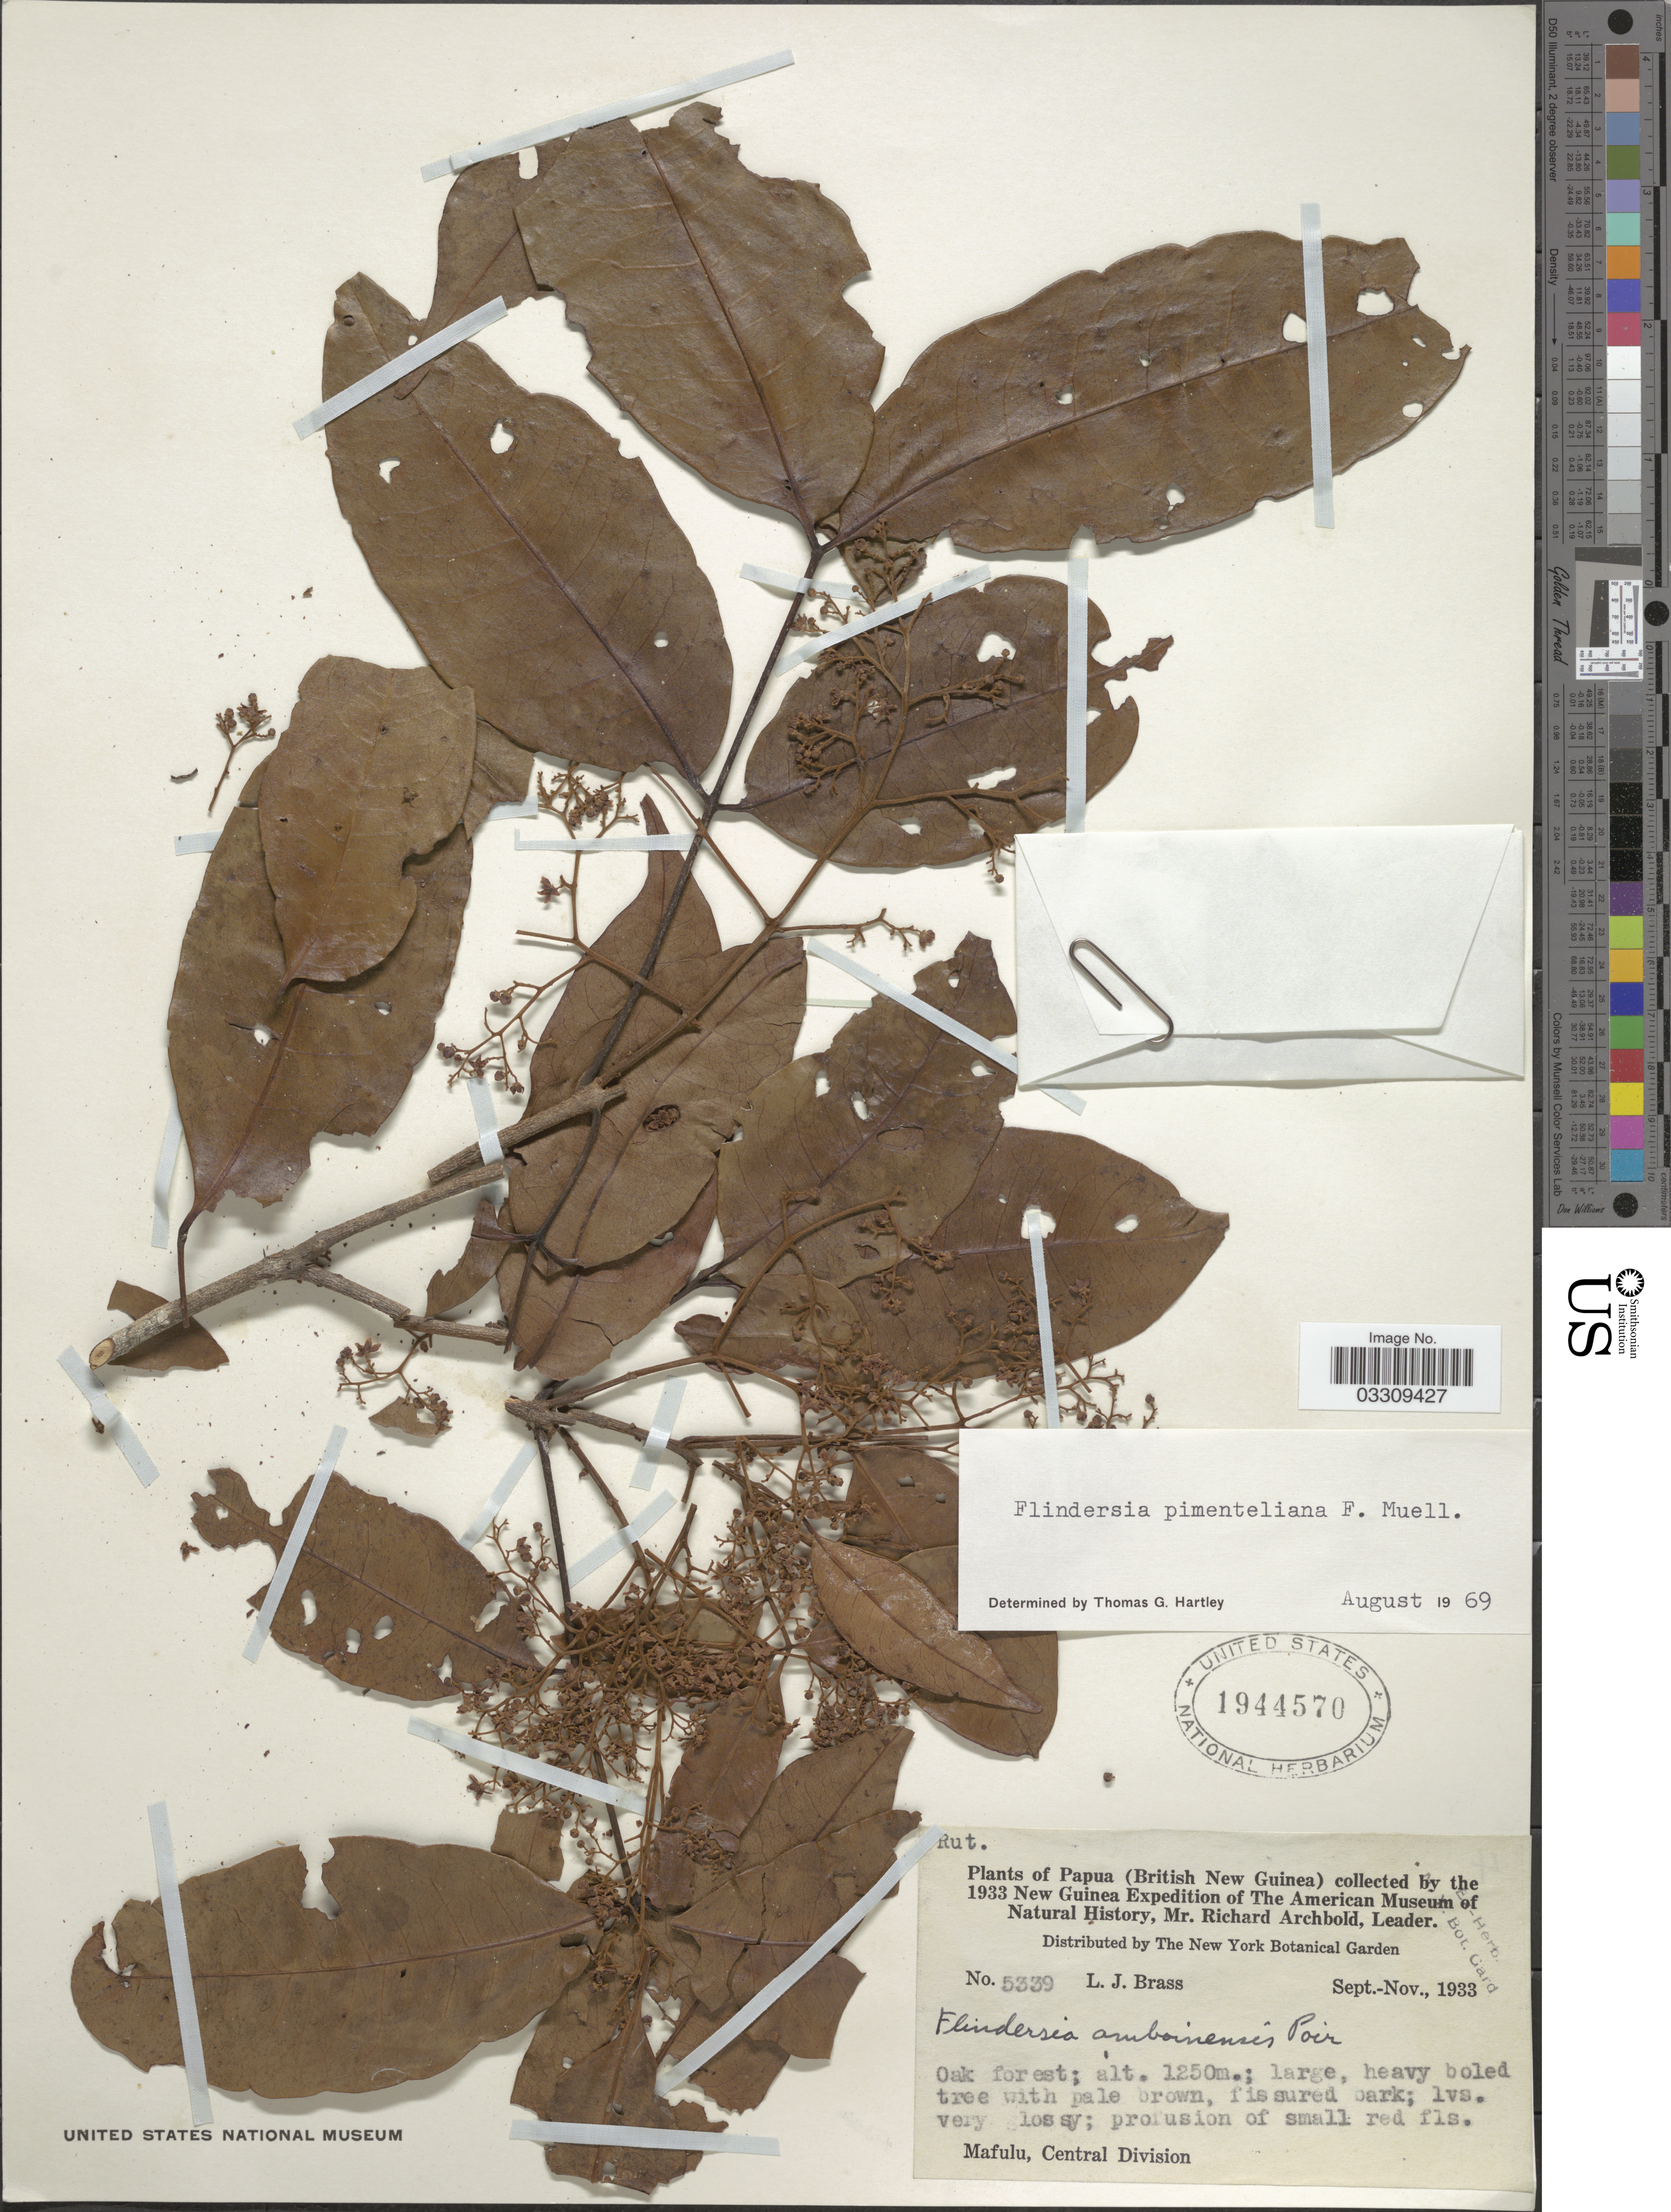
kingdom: Plantae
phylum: Tracheophyta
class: Magnoliopsida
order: Sapindales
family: Rutaceae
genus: Flindersia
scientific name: Flindersia pimenteliana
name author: F. Muell.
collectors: L. J. Brass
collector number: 5339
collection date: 1933-09/1933-11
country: Papua New Guinea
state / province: Central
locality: Papua (British New Guinea). Mafulu, Central Division.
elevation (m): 1250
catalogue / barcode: US 1944570